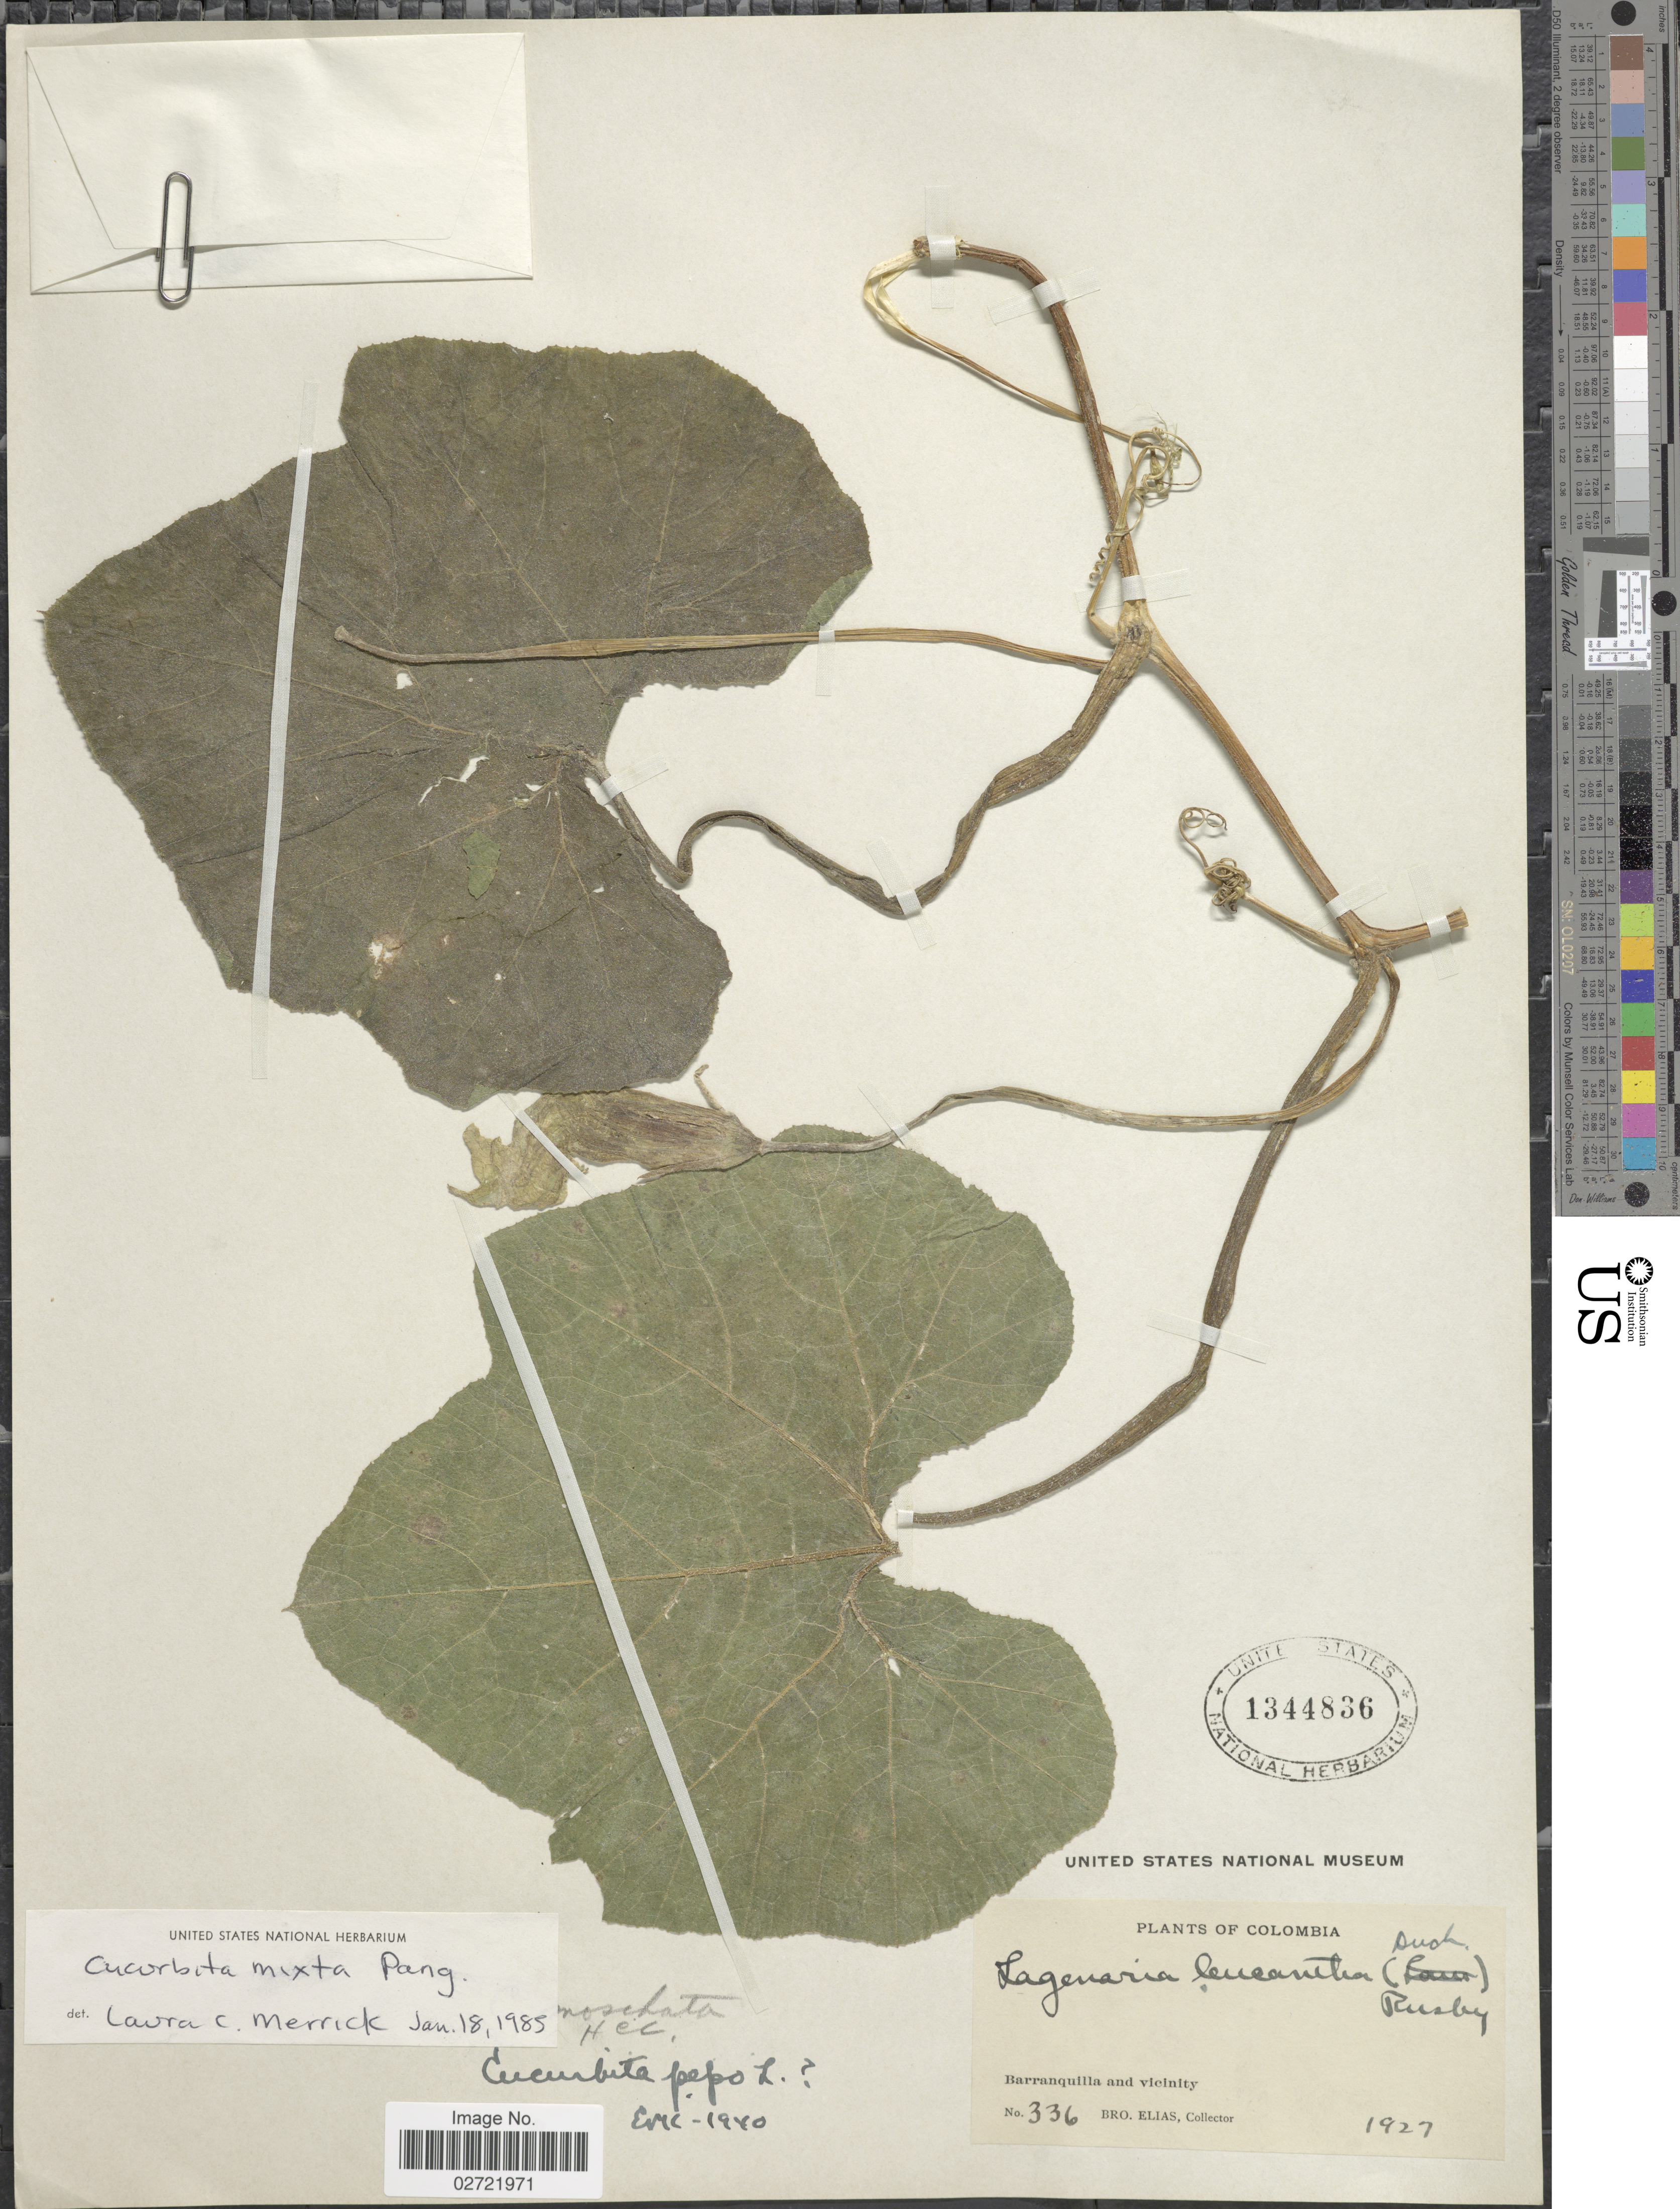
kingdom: Plantae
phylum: Tracheophyta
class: Magnoliopsida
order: Cucurbitales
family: Cucurbitaceae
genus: Cucurbita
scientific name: Cucurbita mixta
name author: Pangalo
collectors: Bro. Elias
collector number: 336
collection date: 1927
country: Colombia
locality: Barranquila and vicinity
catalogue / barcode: US 1344836